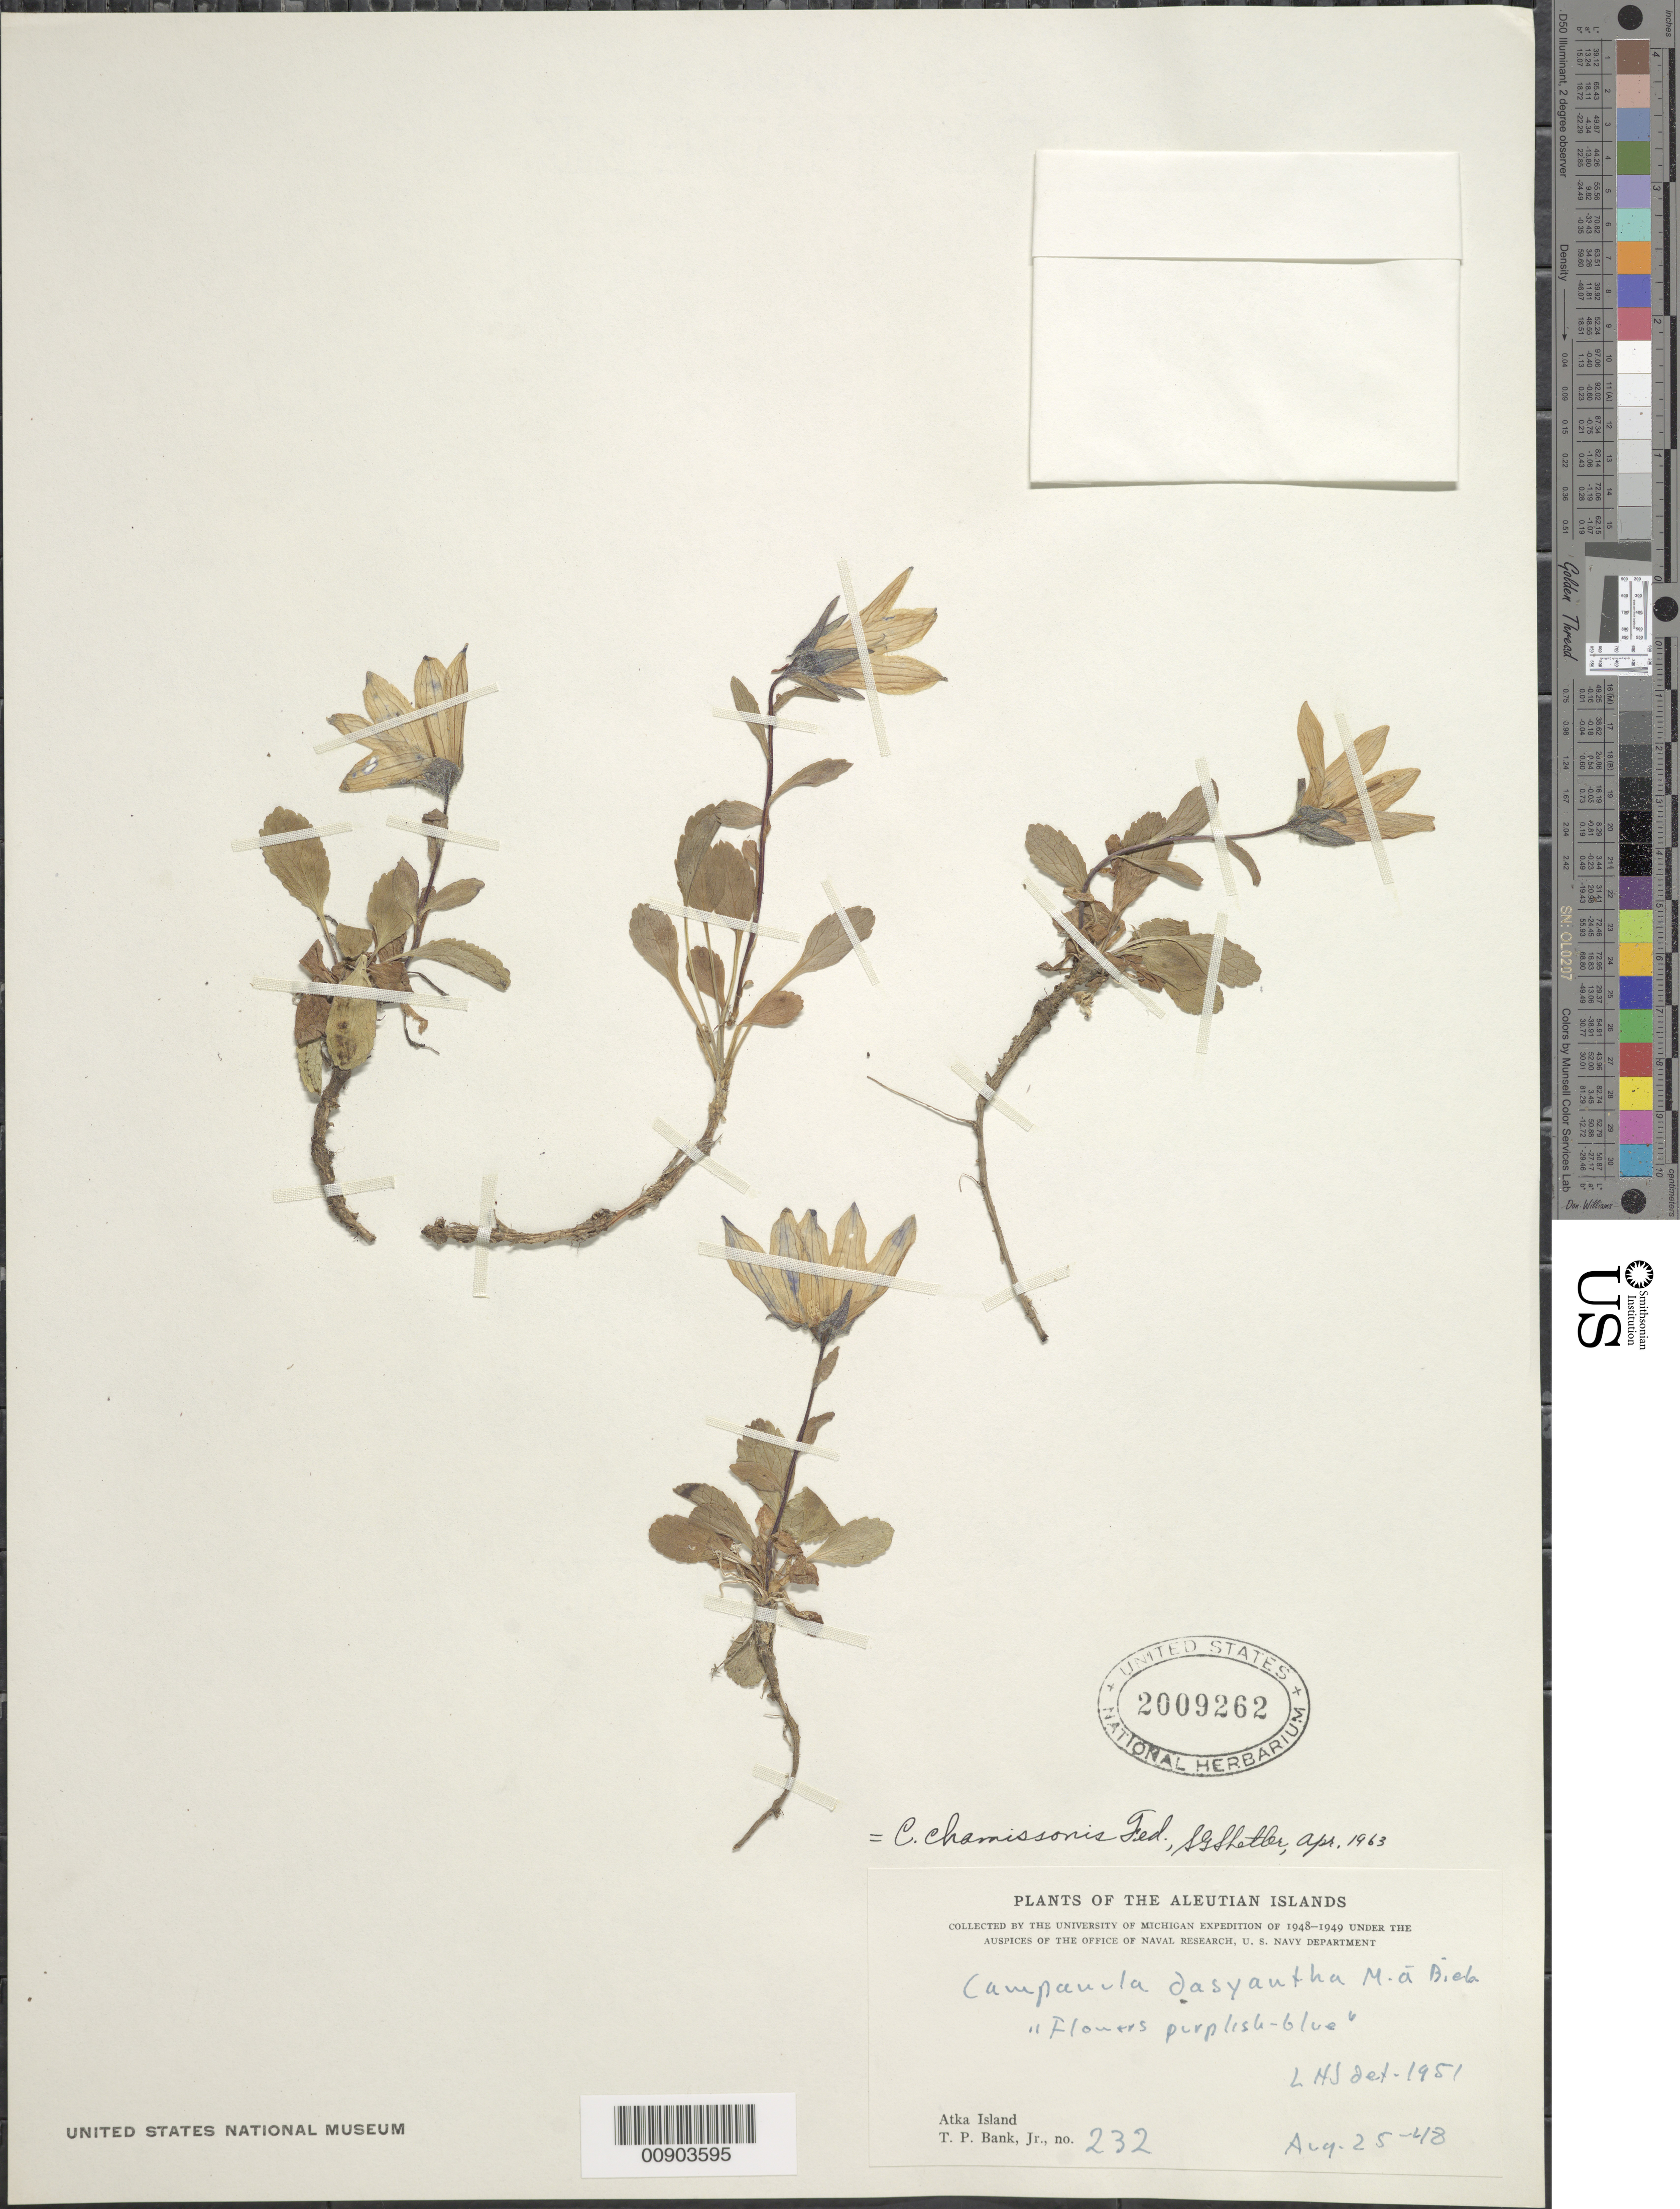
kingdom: Plantae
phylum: Tracheophyta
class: Magnoliopsida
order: Asterales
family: Campanulaceae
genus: Campanula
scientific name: Campanula chamissonis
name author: Fedorov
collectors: T. Bank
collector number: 232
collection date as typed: Aug. 25 1948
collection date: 1948-08-25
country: United States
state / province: Alaska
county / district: Aleutians West Census Area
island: Atka Island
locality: Atka island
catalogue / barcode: US 2009296